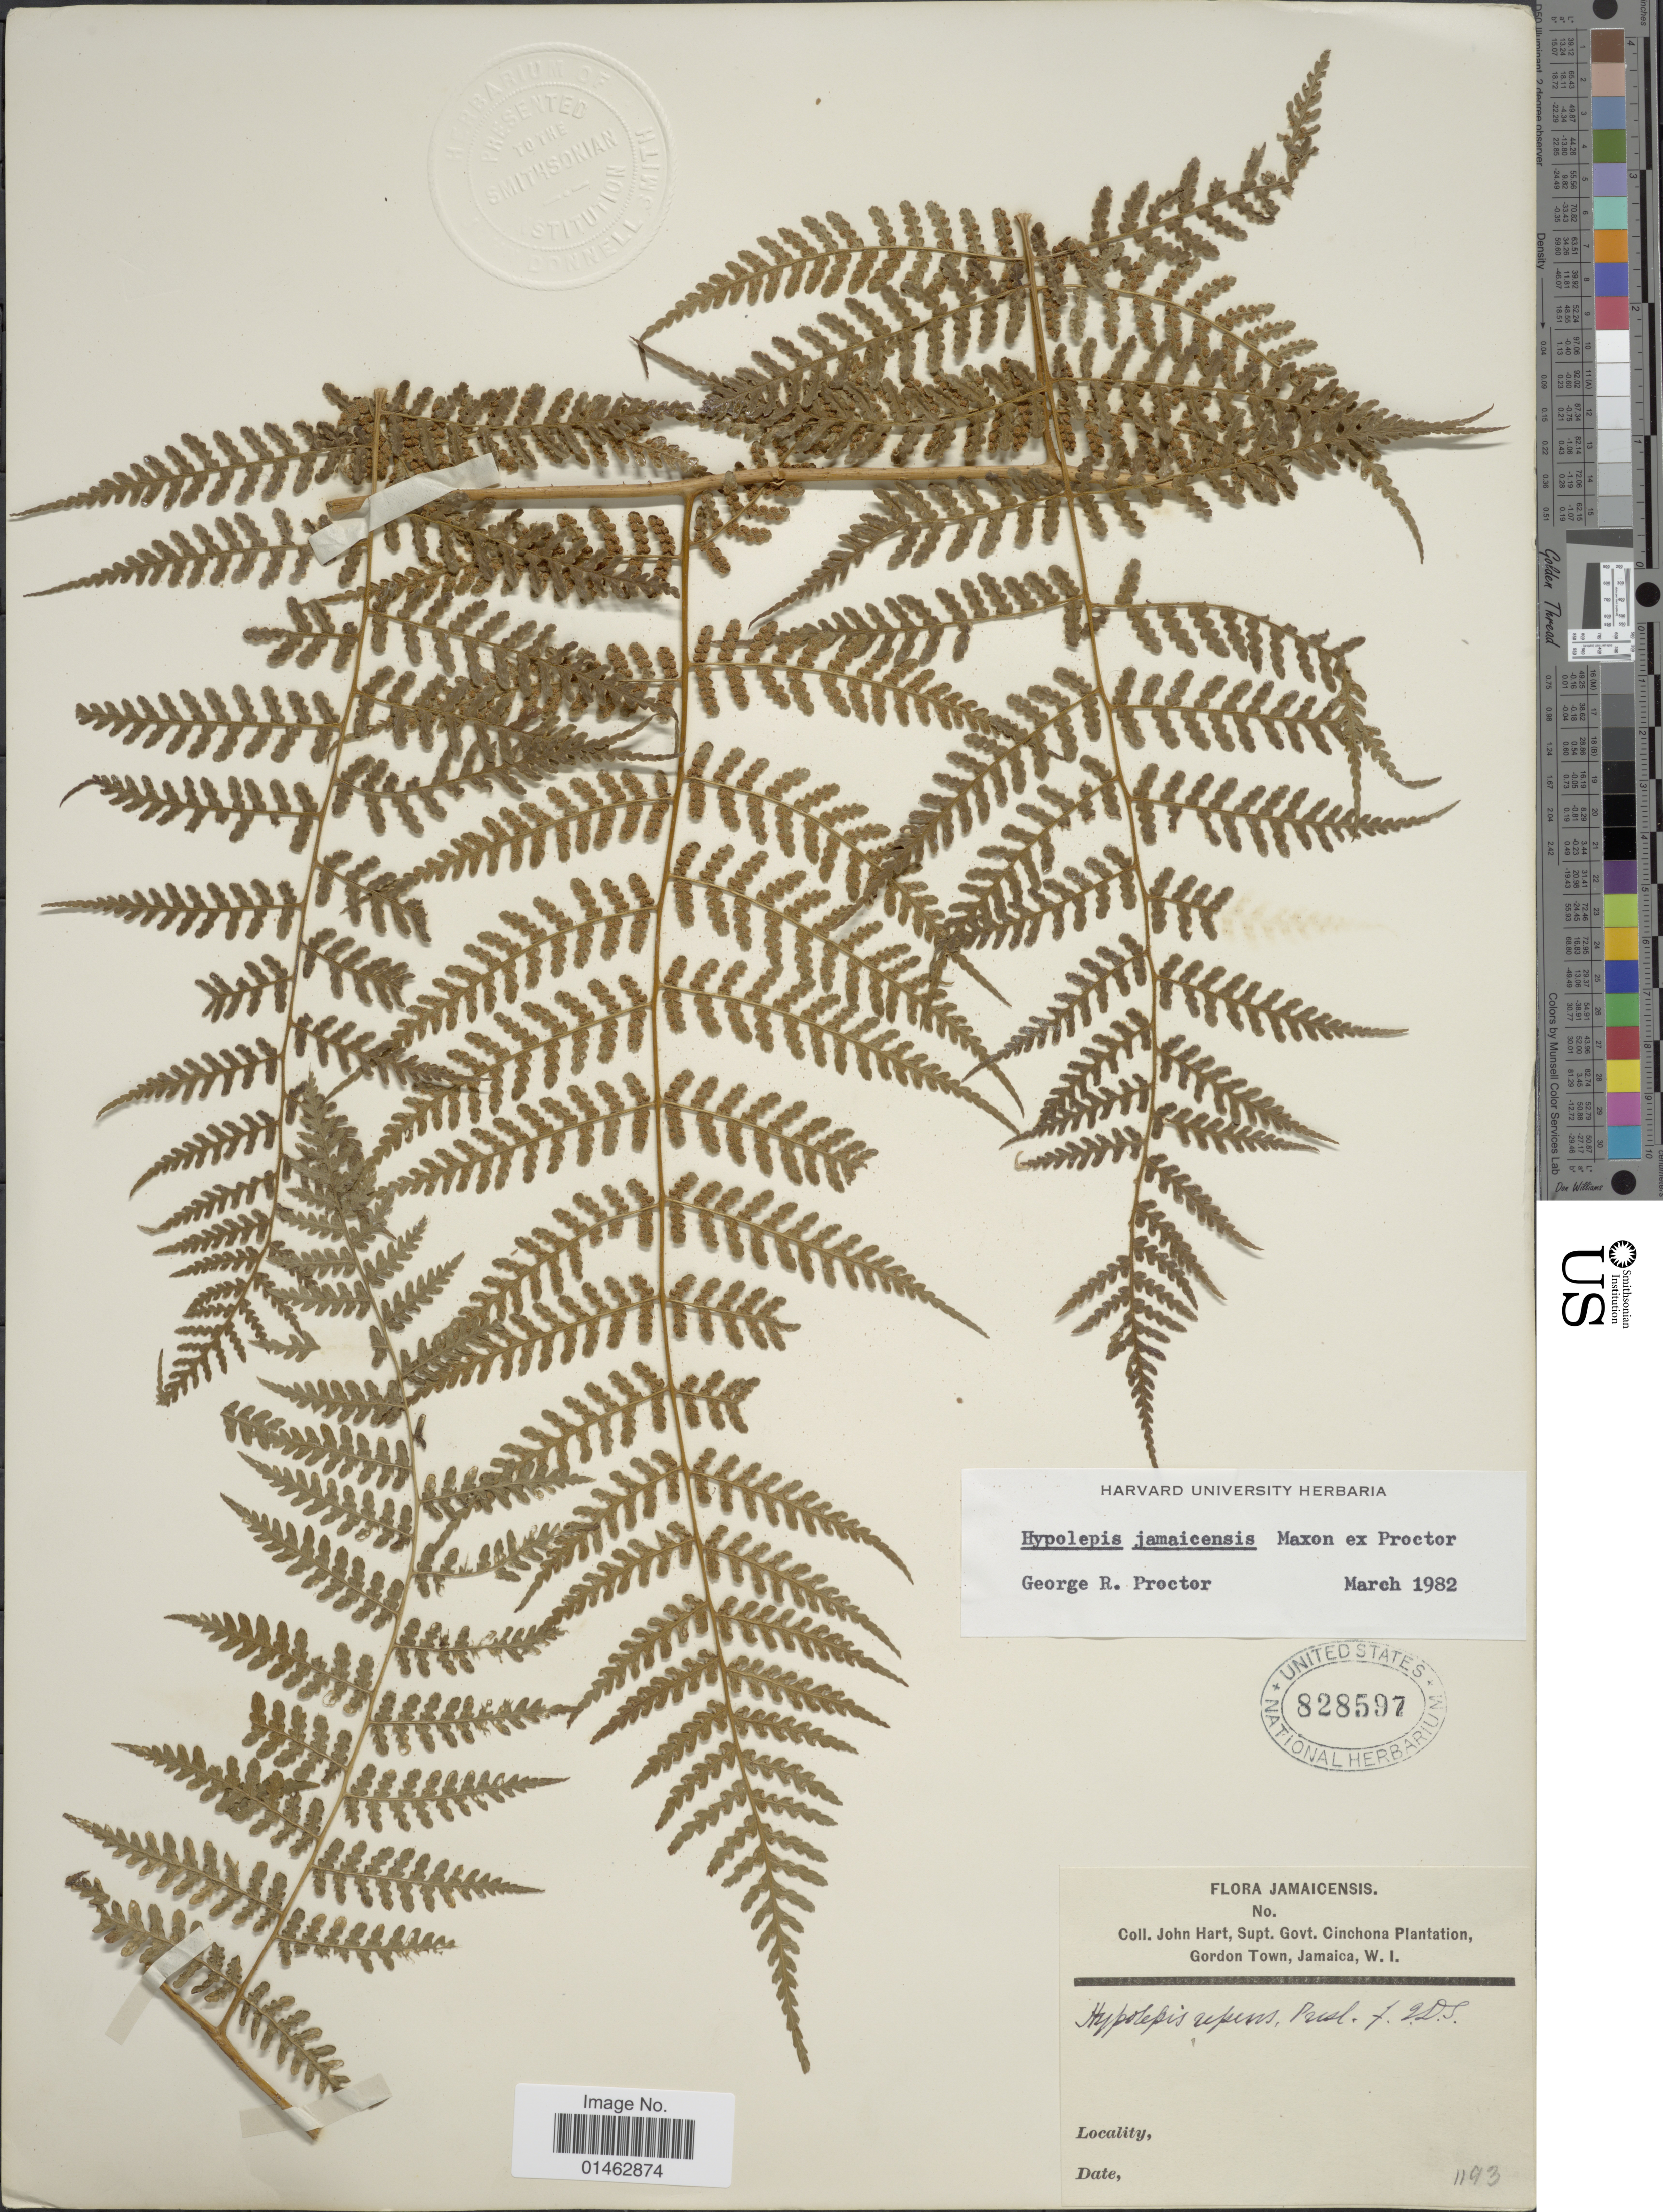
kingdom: Plantae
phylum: Tracheophyta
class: Polypodiopsida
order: Polypodiales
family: Dennstaedtiaceae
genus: Hypolepis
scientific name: Hypolepis jamaicensis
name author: Maxon ex Proctor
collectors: J. H. Hart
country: Jamaica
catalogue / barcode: US 828597